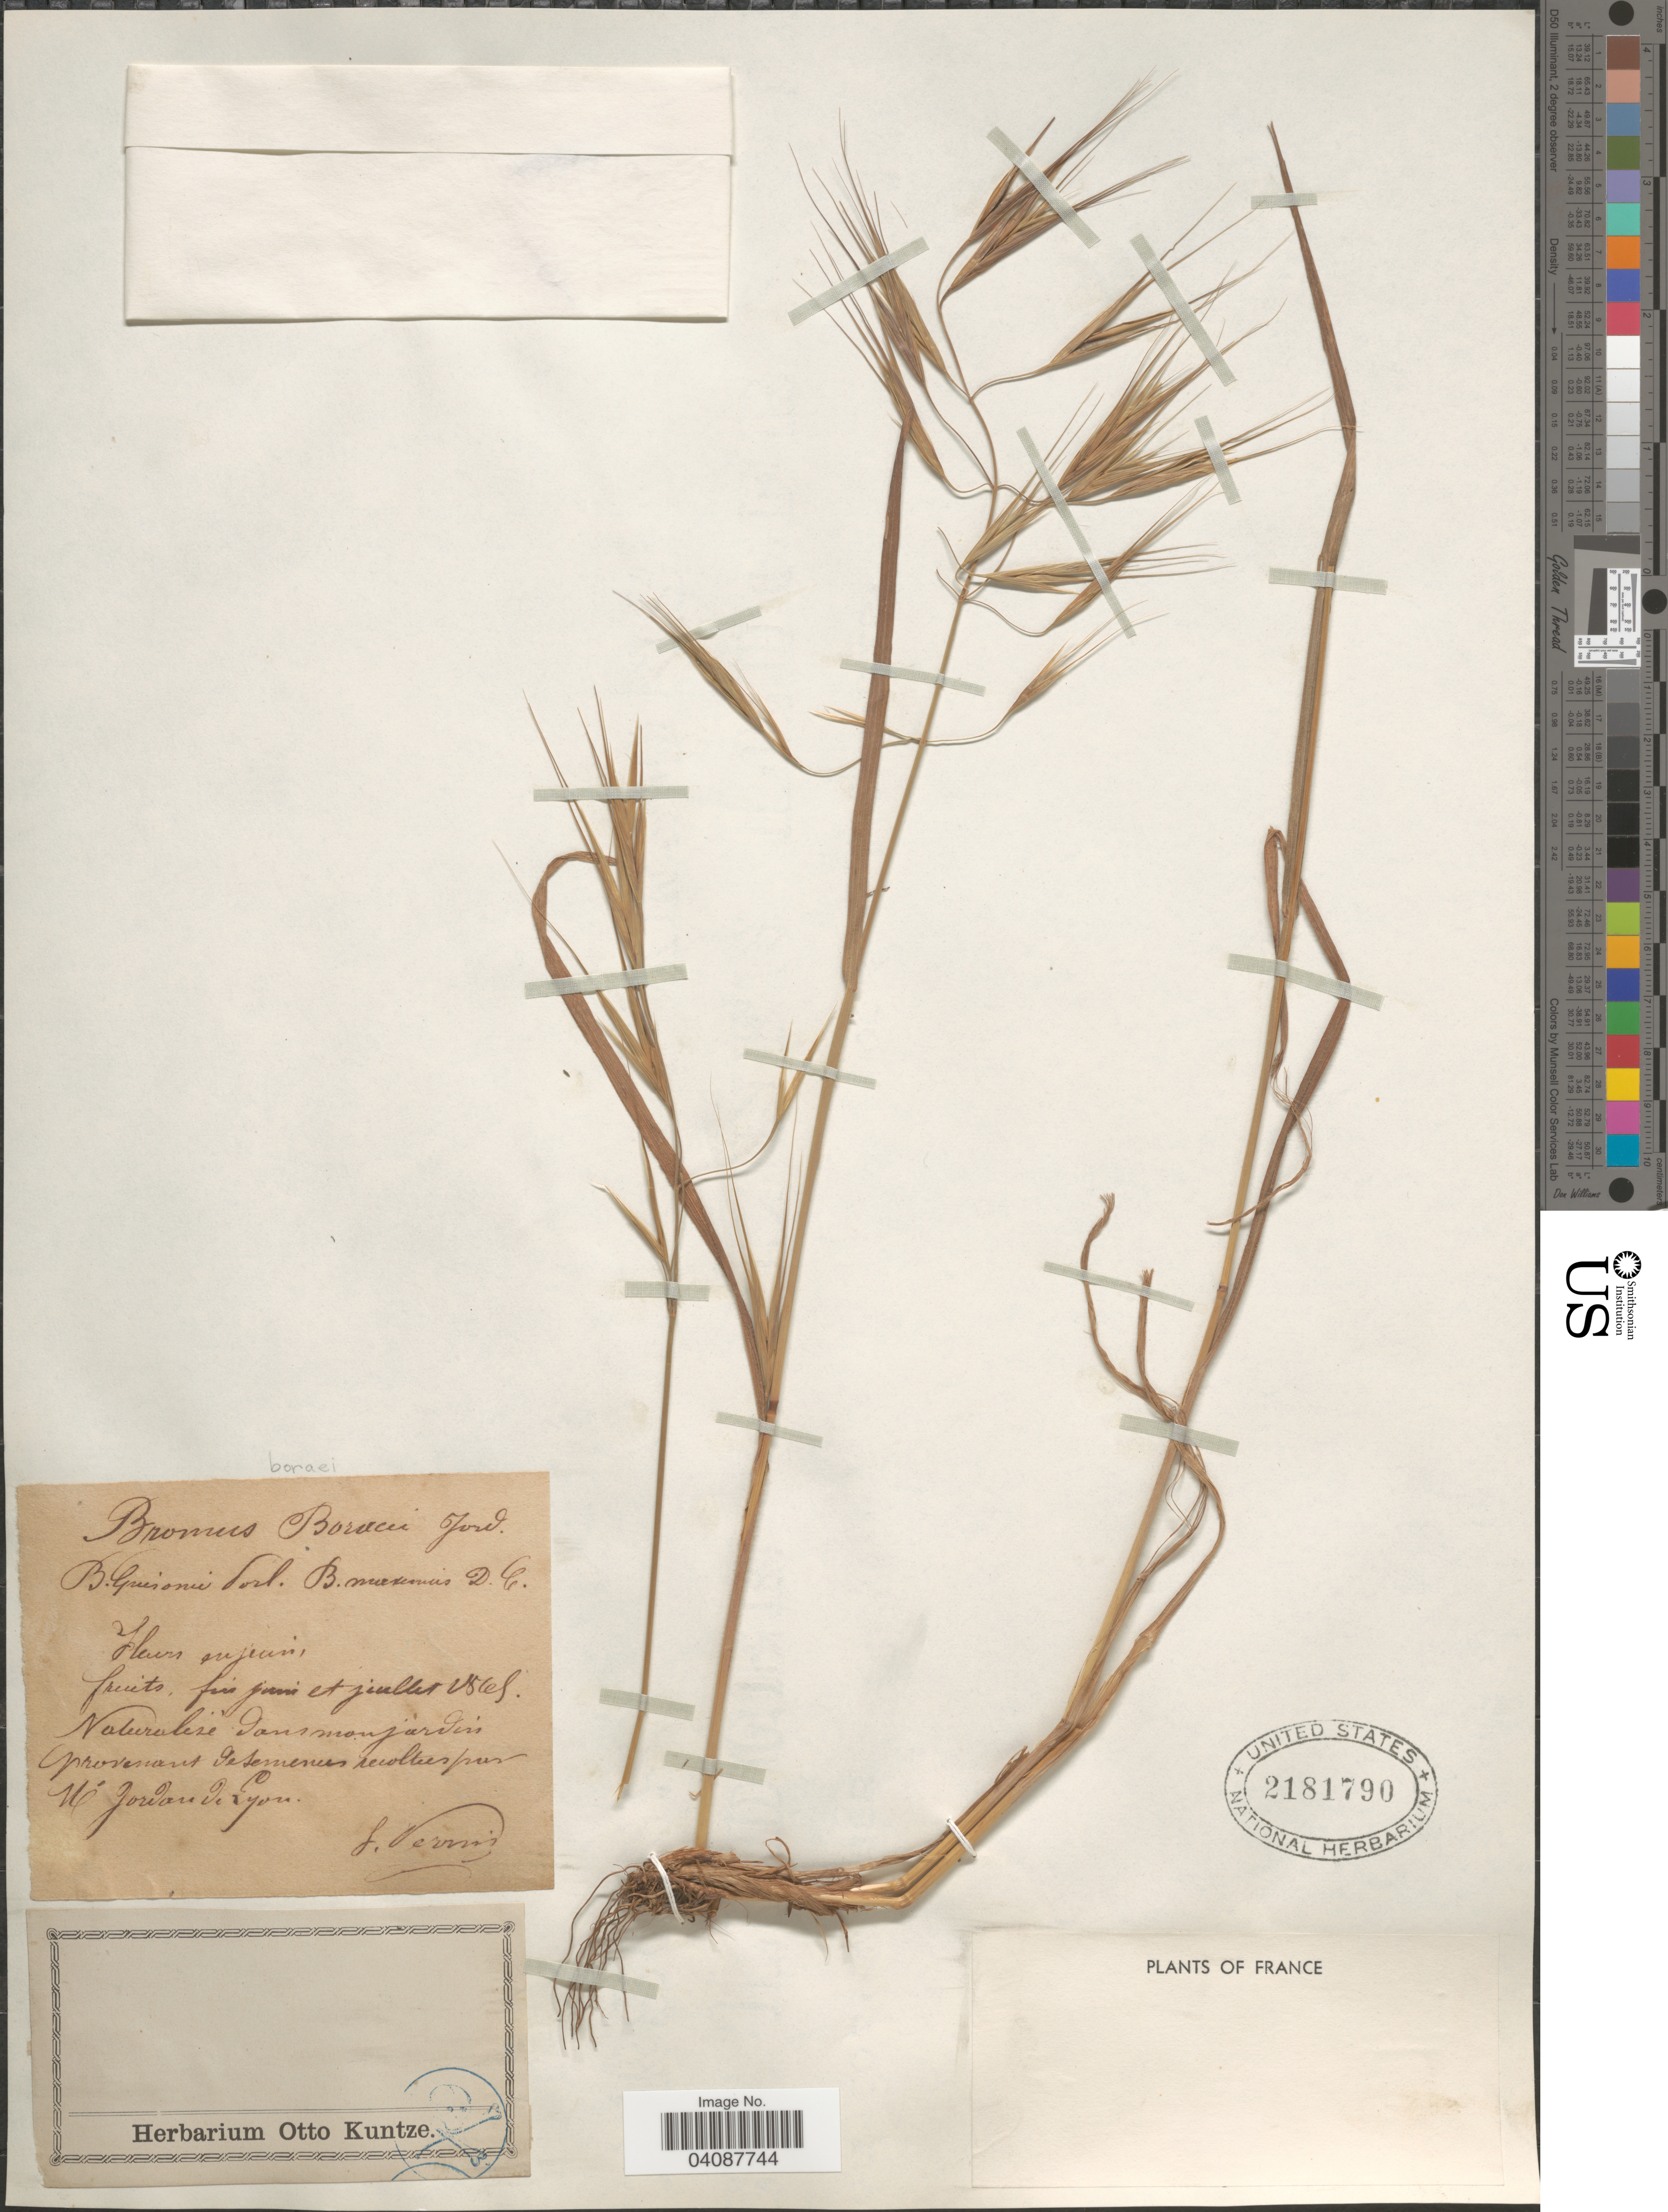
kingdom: Plantae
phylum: Tracheophyta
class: Liliopsida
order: Poales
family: Poaceae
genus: Bromus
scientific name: Bromus diandrus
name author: Roth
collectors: F. Perrin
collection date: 1865-06/1865-07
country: France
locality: Jordan de Lyon.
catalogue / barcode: US 2181790